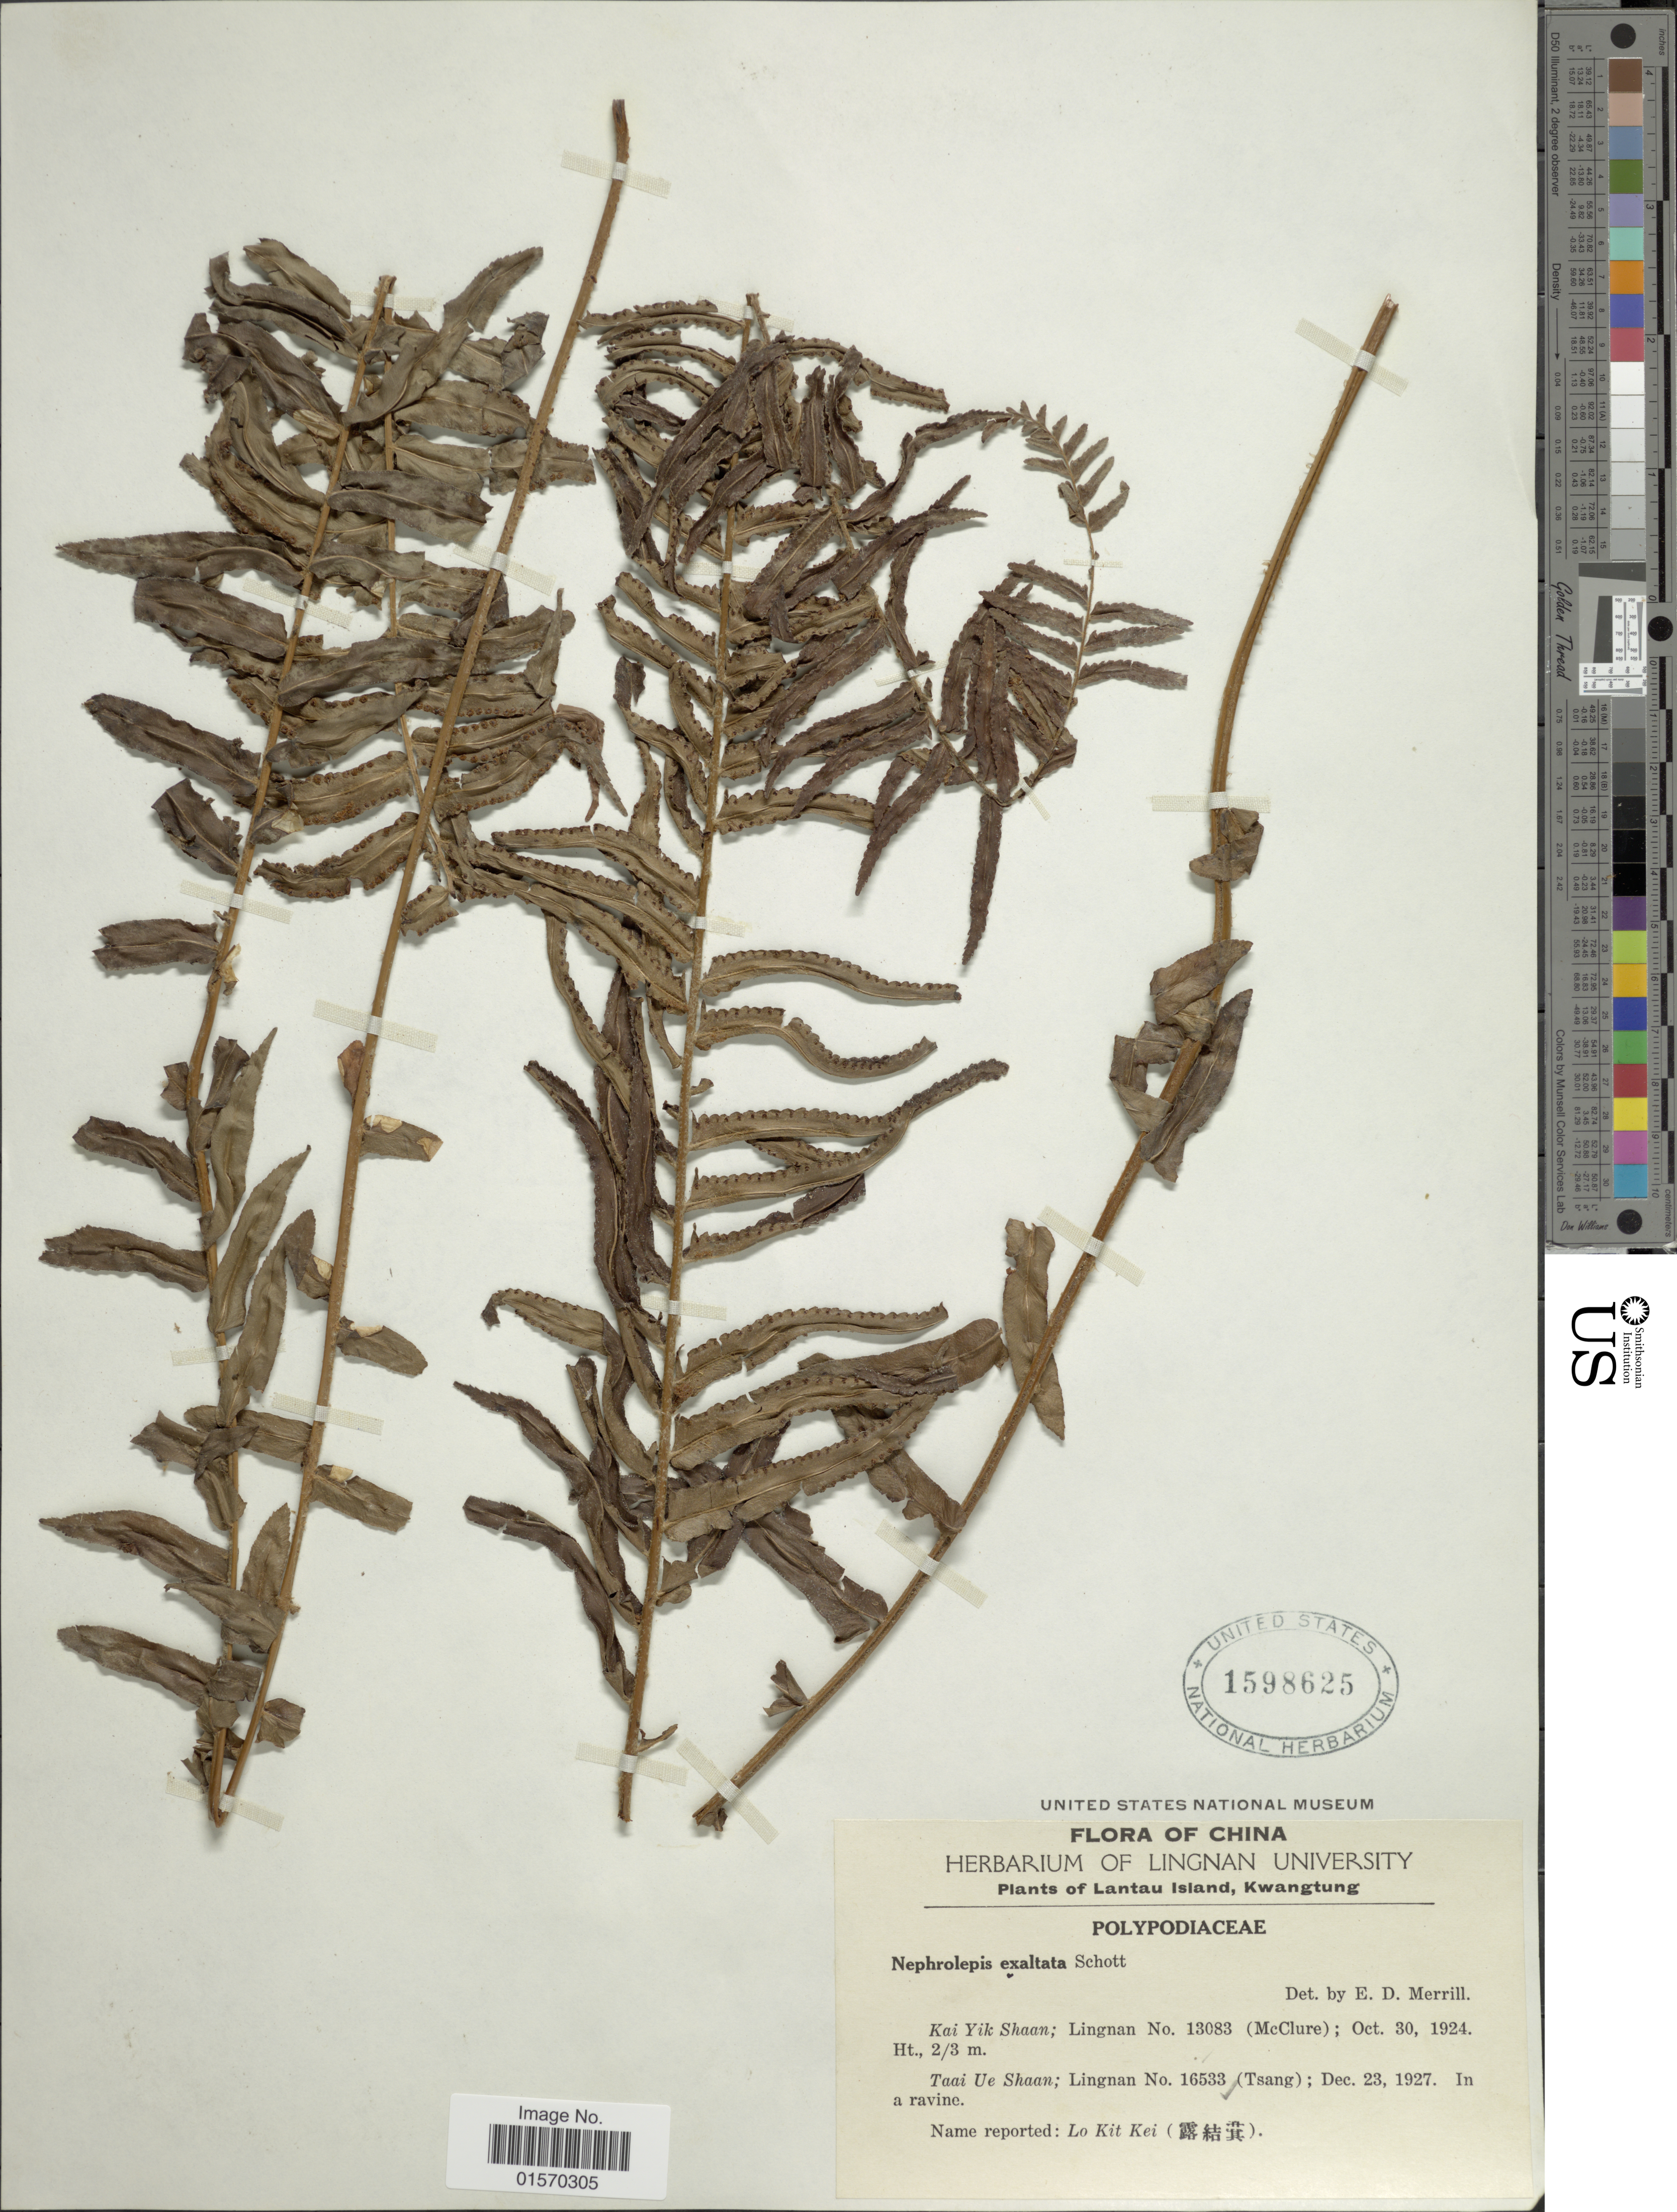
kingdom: Plantae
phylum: Tracheophyta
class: Polypodiopsida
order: Polypodiales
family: Nephrolepidaceae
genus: Nephrolepis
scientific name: Nephrolepis multiflora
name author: (Roxb.) F.M. Jarrett ex C.V. Morton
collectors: McClure, -- & -. T'sang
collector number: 13083/16533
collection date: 1924-10-30/1927-12-23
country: China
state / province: Guangdong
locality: Lantau Island, Kwangtung. Kai Yik Shaan; Taai Ue Shaan; Lingnan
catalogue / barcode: US 1598625